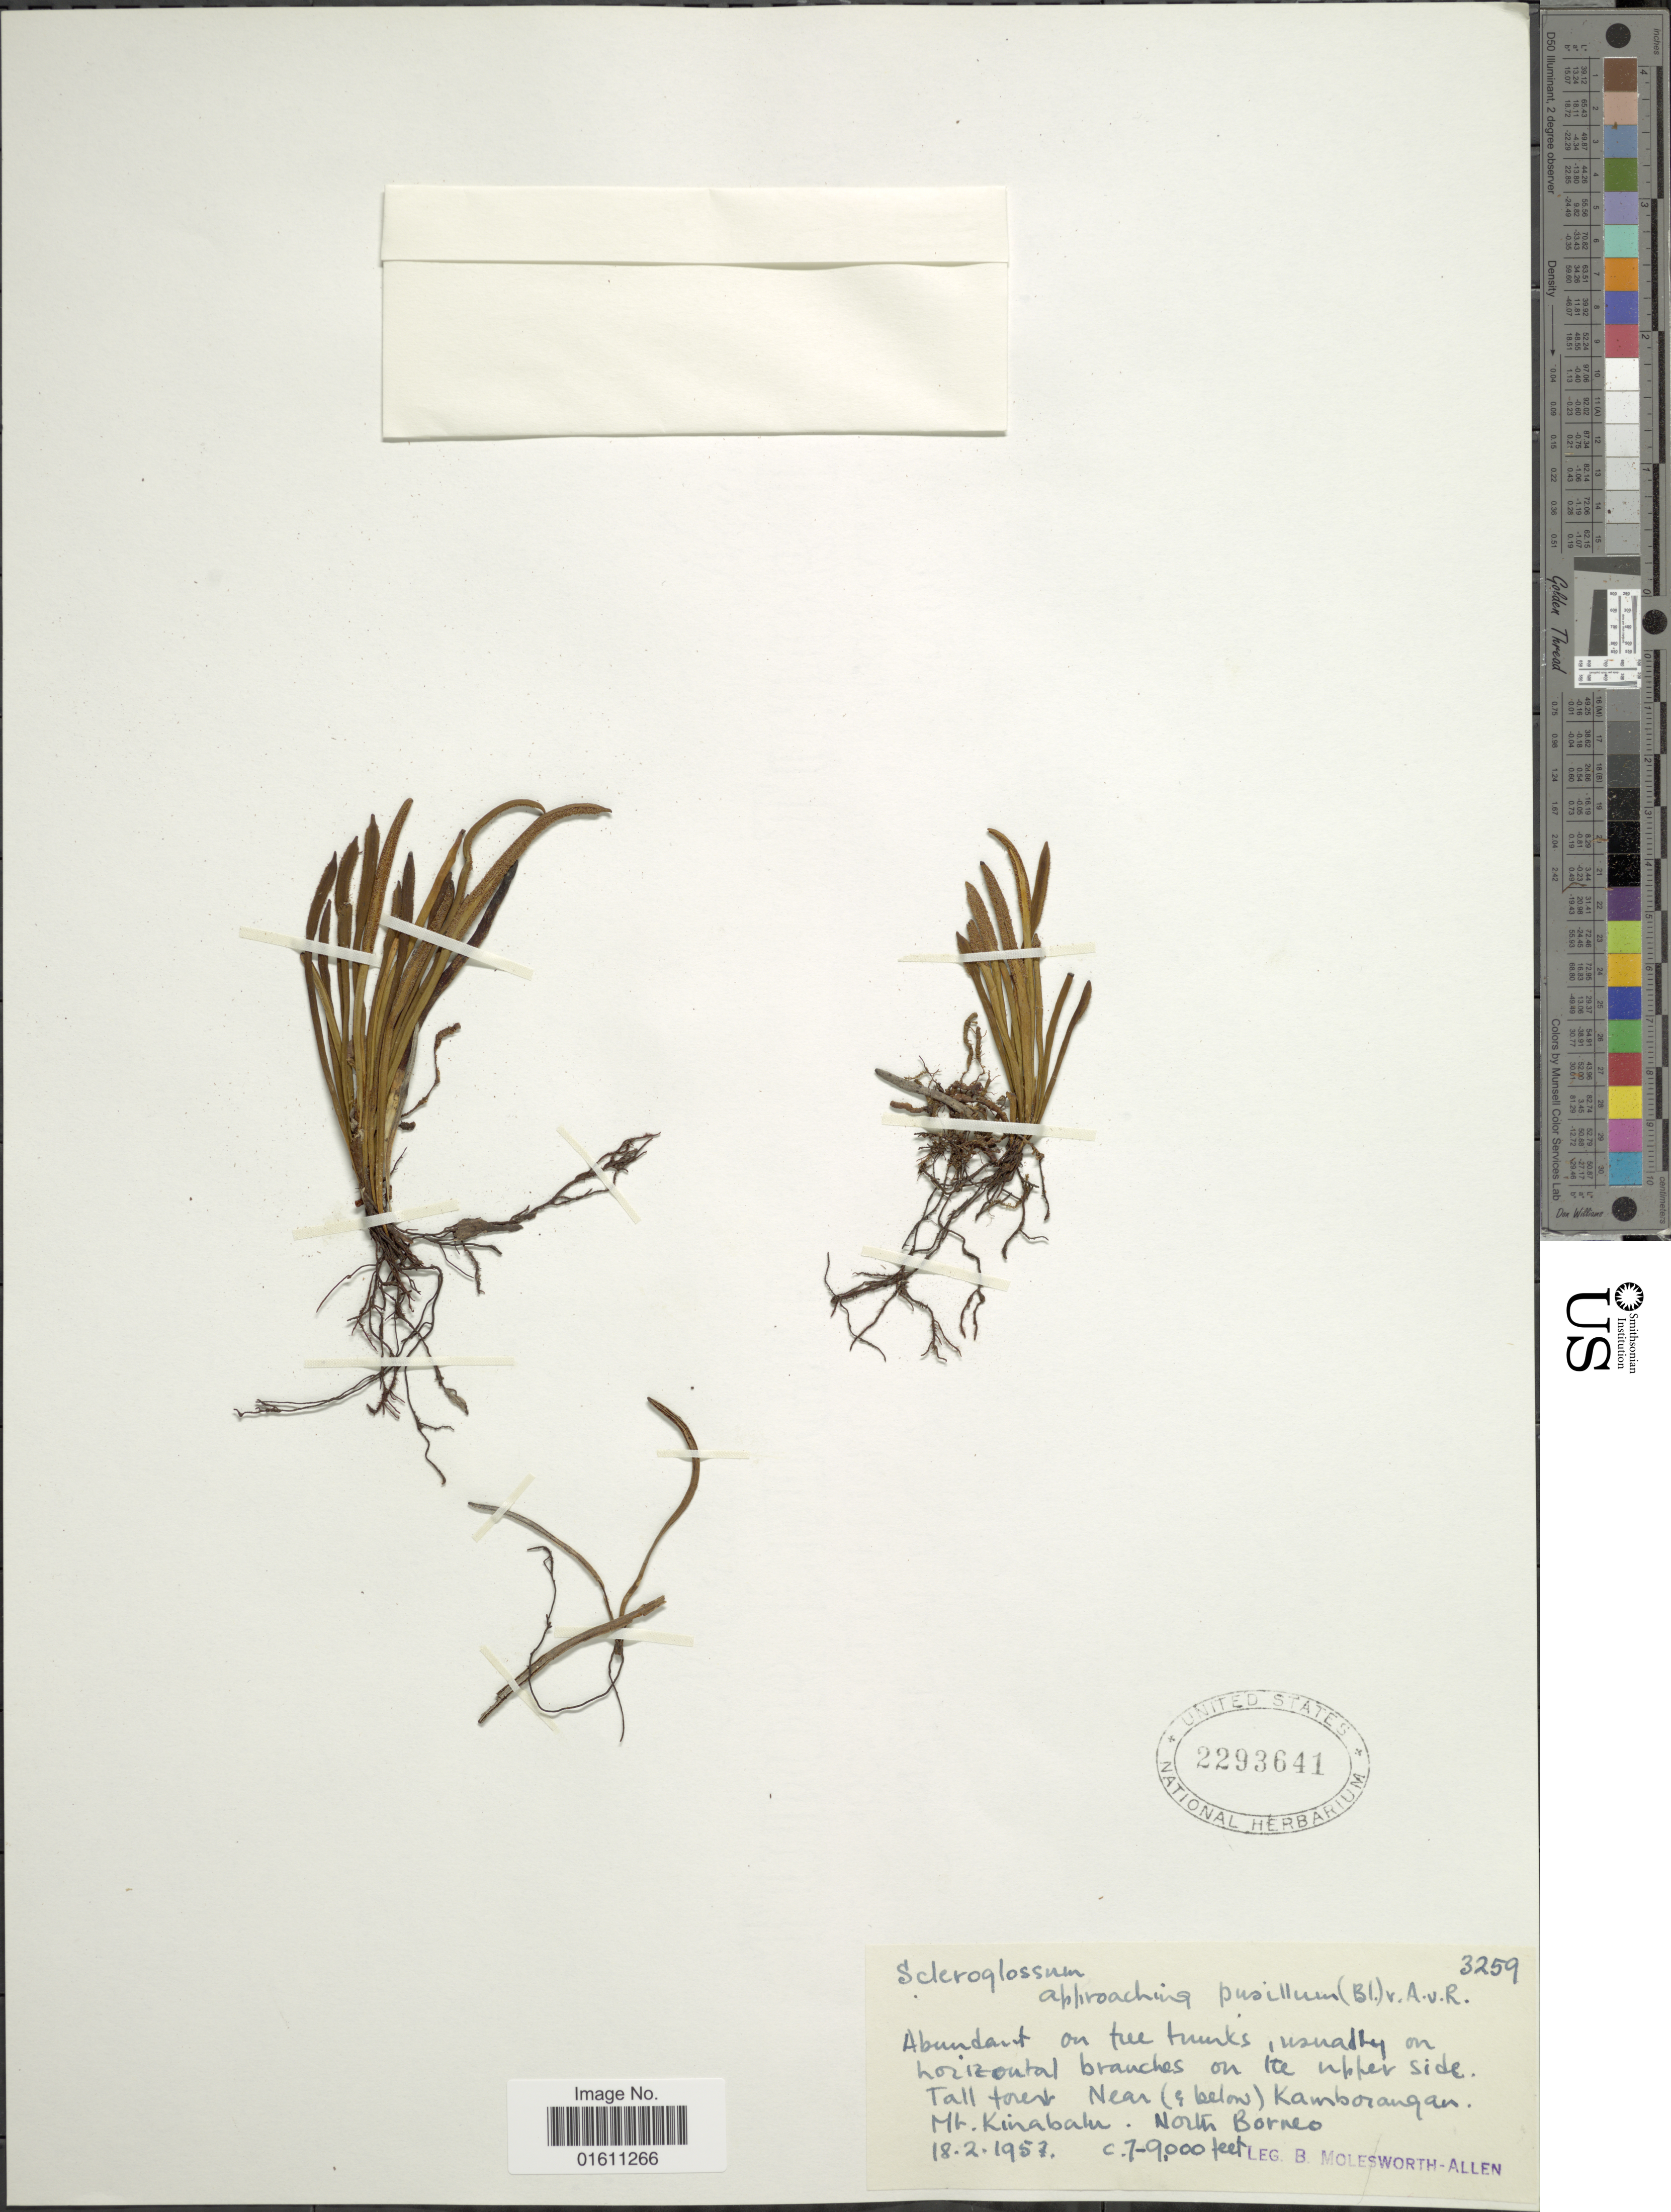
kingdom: Plantae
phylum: Tracheophyta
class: Polypodiopsida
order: Polypodiales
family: Polypodiaceae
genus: Scleroglossum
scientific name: Scleroglossum pusillum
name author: (Blume) Alderw.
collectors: B. E. G. Molesworth-Allen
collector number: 3259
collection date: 1957-02-18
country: Malaysia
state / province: Sabah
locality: Tall forest near (and below), Kamborangan. Mt. Kinabalu, North Borneo.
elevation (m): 2134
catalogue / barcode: US 2293641